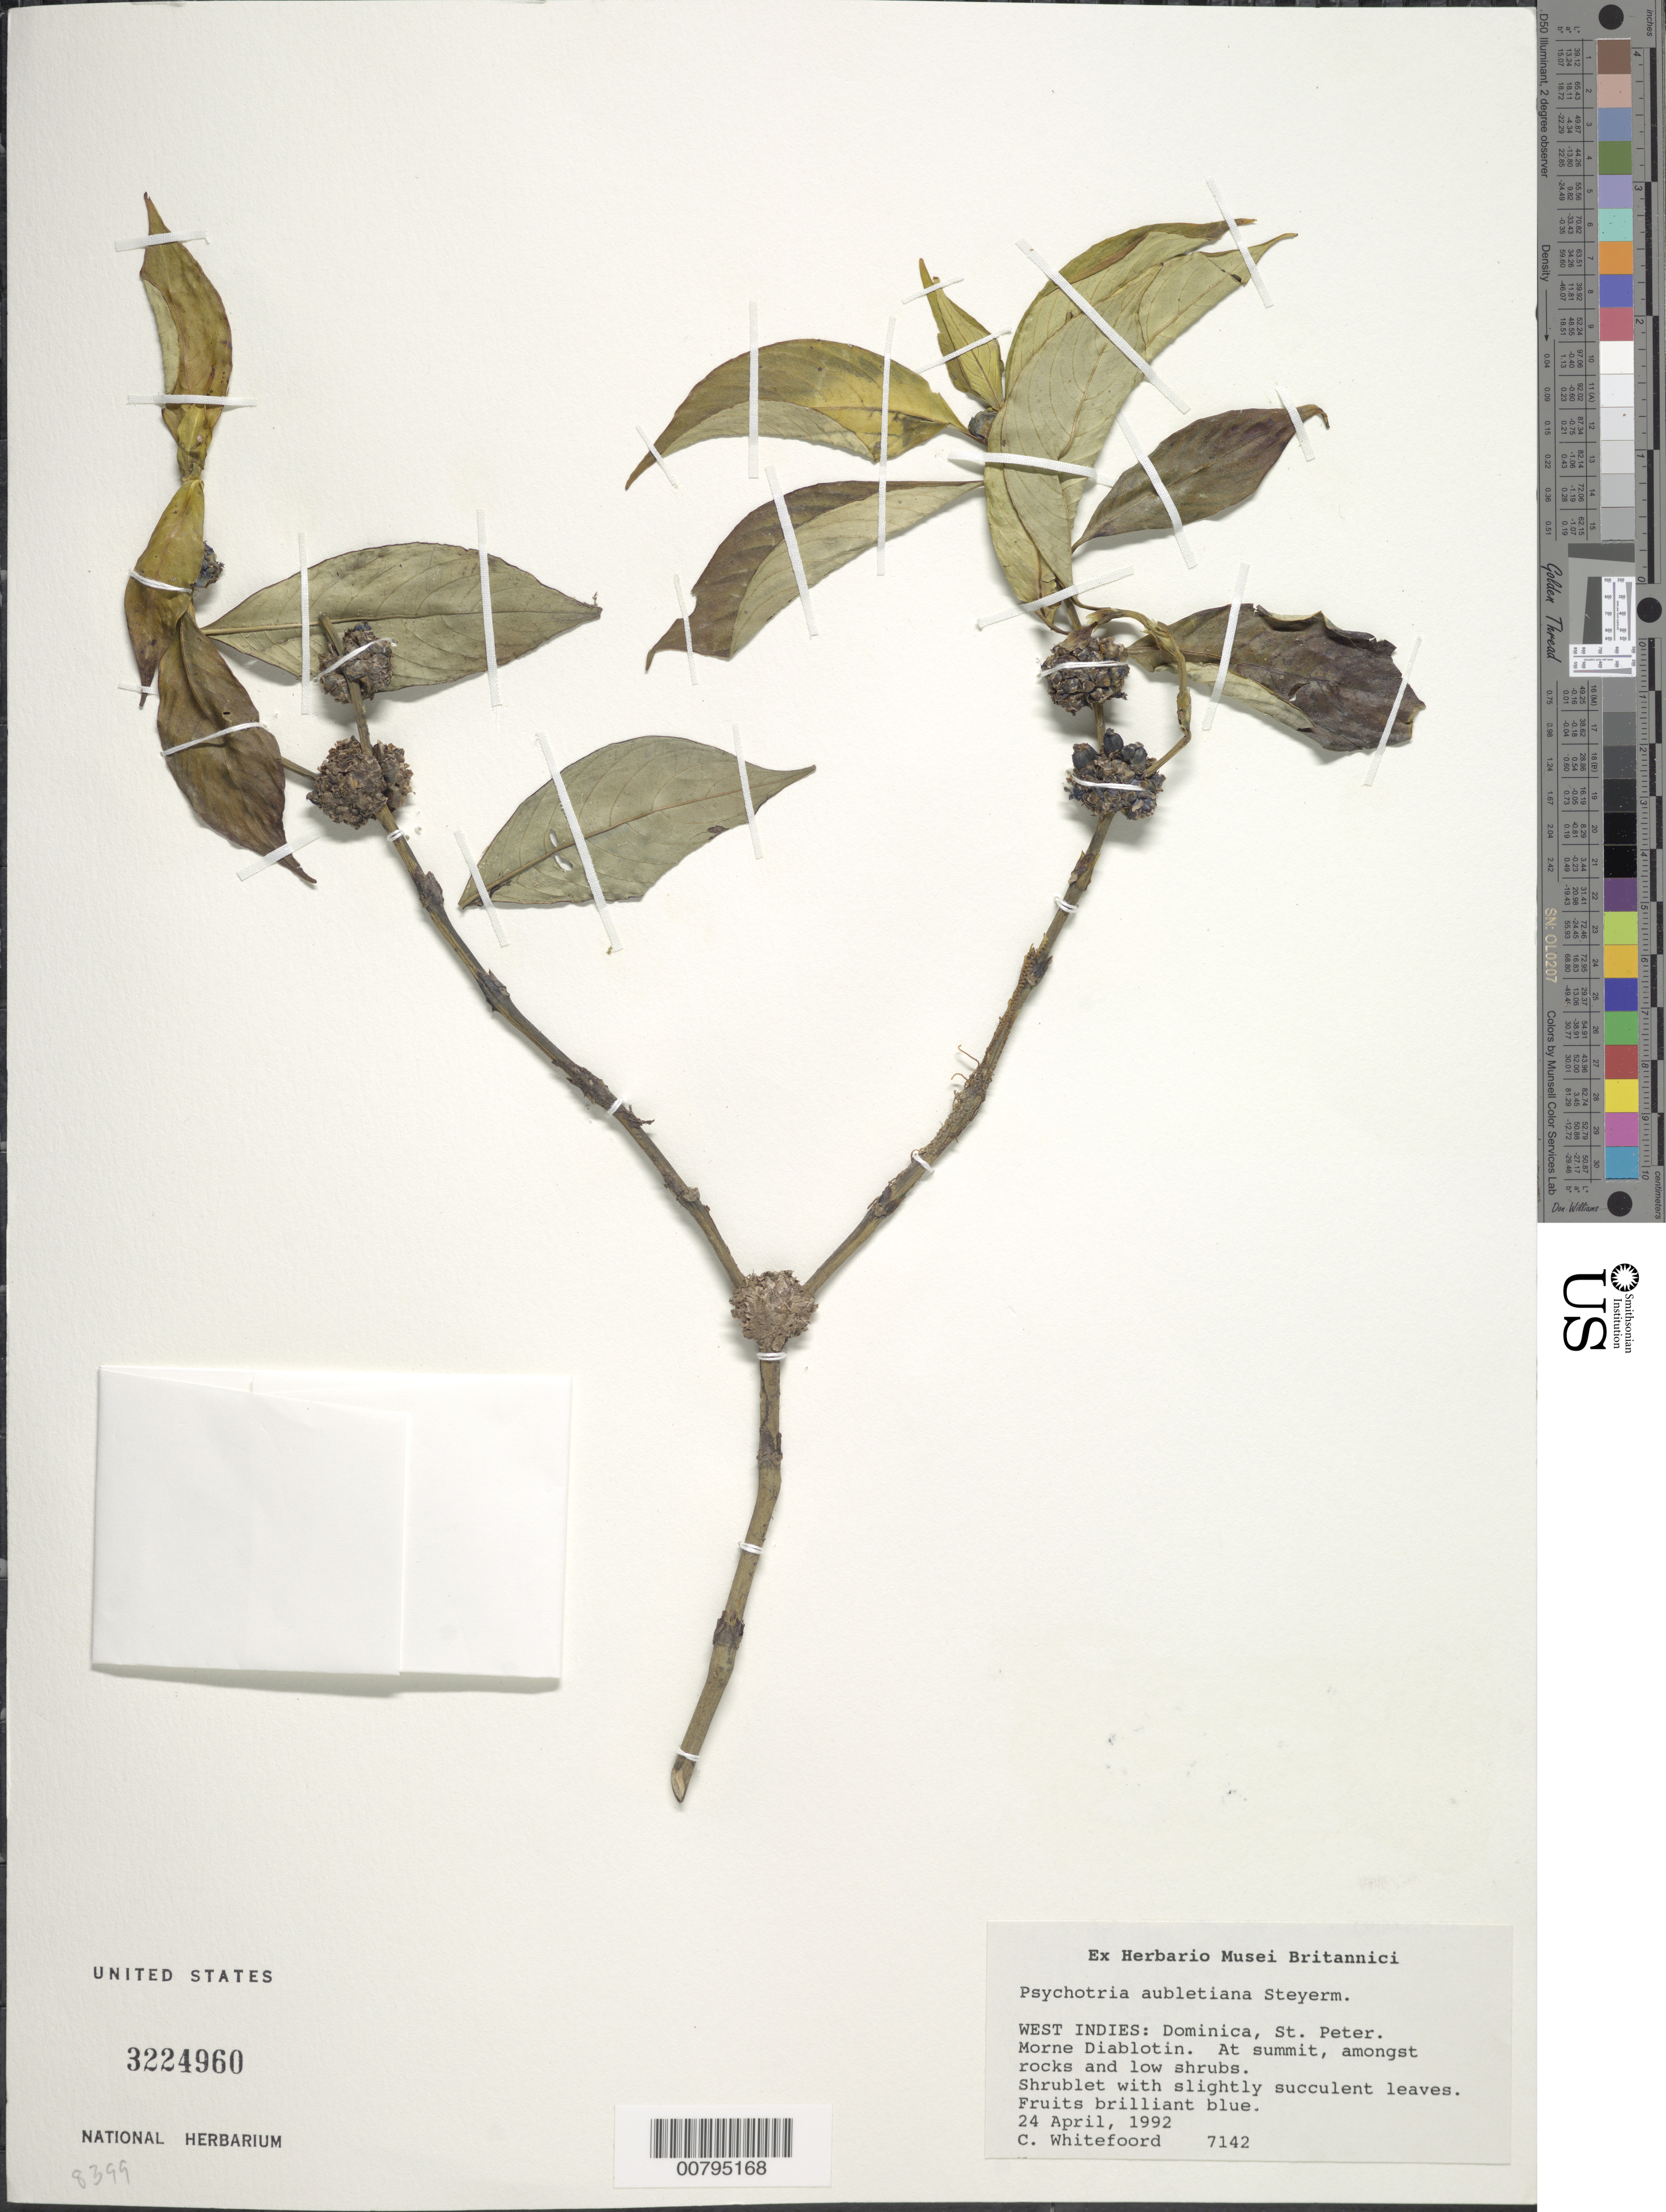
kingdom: Plantae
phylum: Tracheophyta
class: Magnoliopsida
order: Gentianales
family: Rubiaceae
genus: Psychotria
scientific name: Psychotria aubletiana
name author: Steyerm.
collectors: C. Whitefoord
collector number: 7142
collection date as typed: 24 Apr 1992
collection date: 1992-04-24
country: Dominica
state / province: St. Peter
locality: Morne Diablotin. At summit.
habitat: At morne summit, among rocks and low shrubs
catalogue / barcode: US 3224960